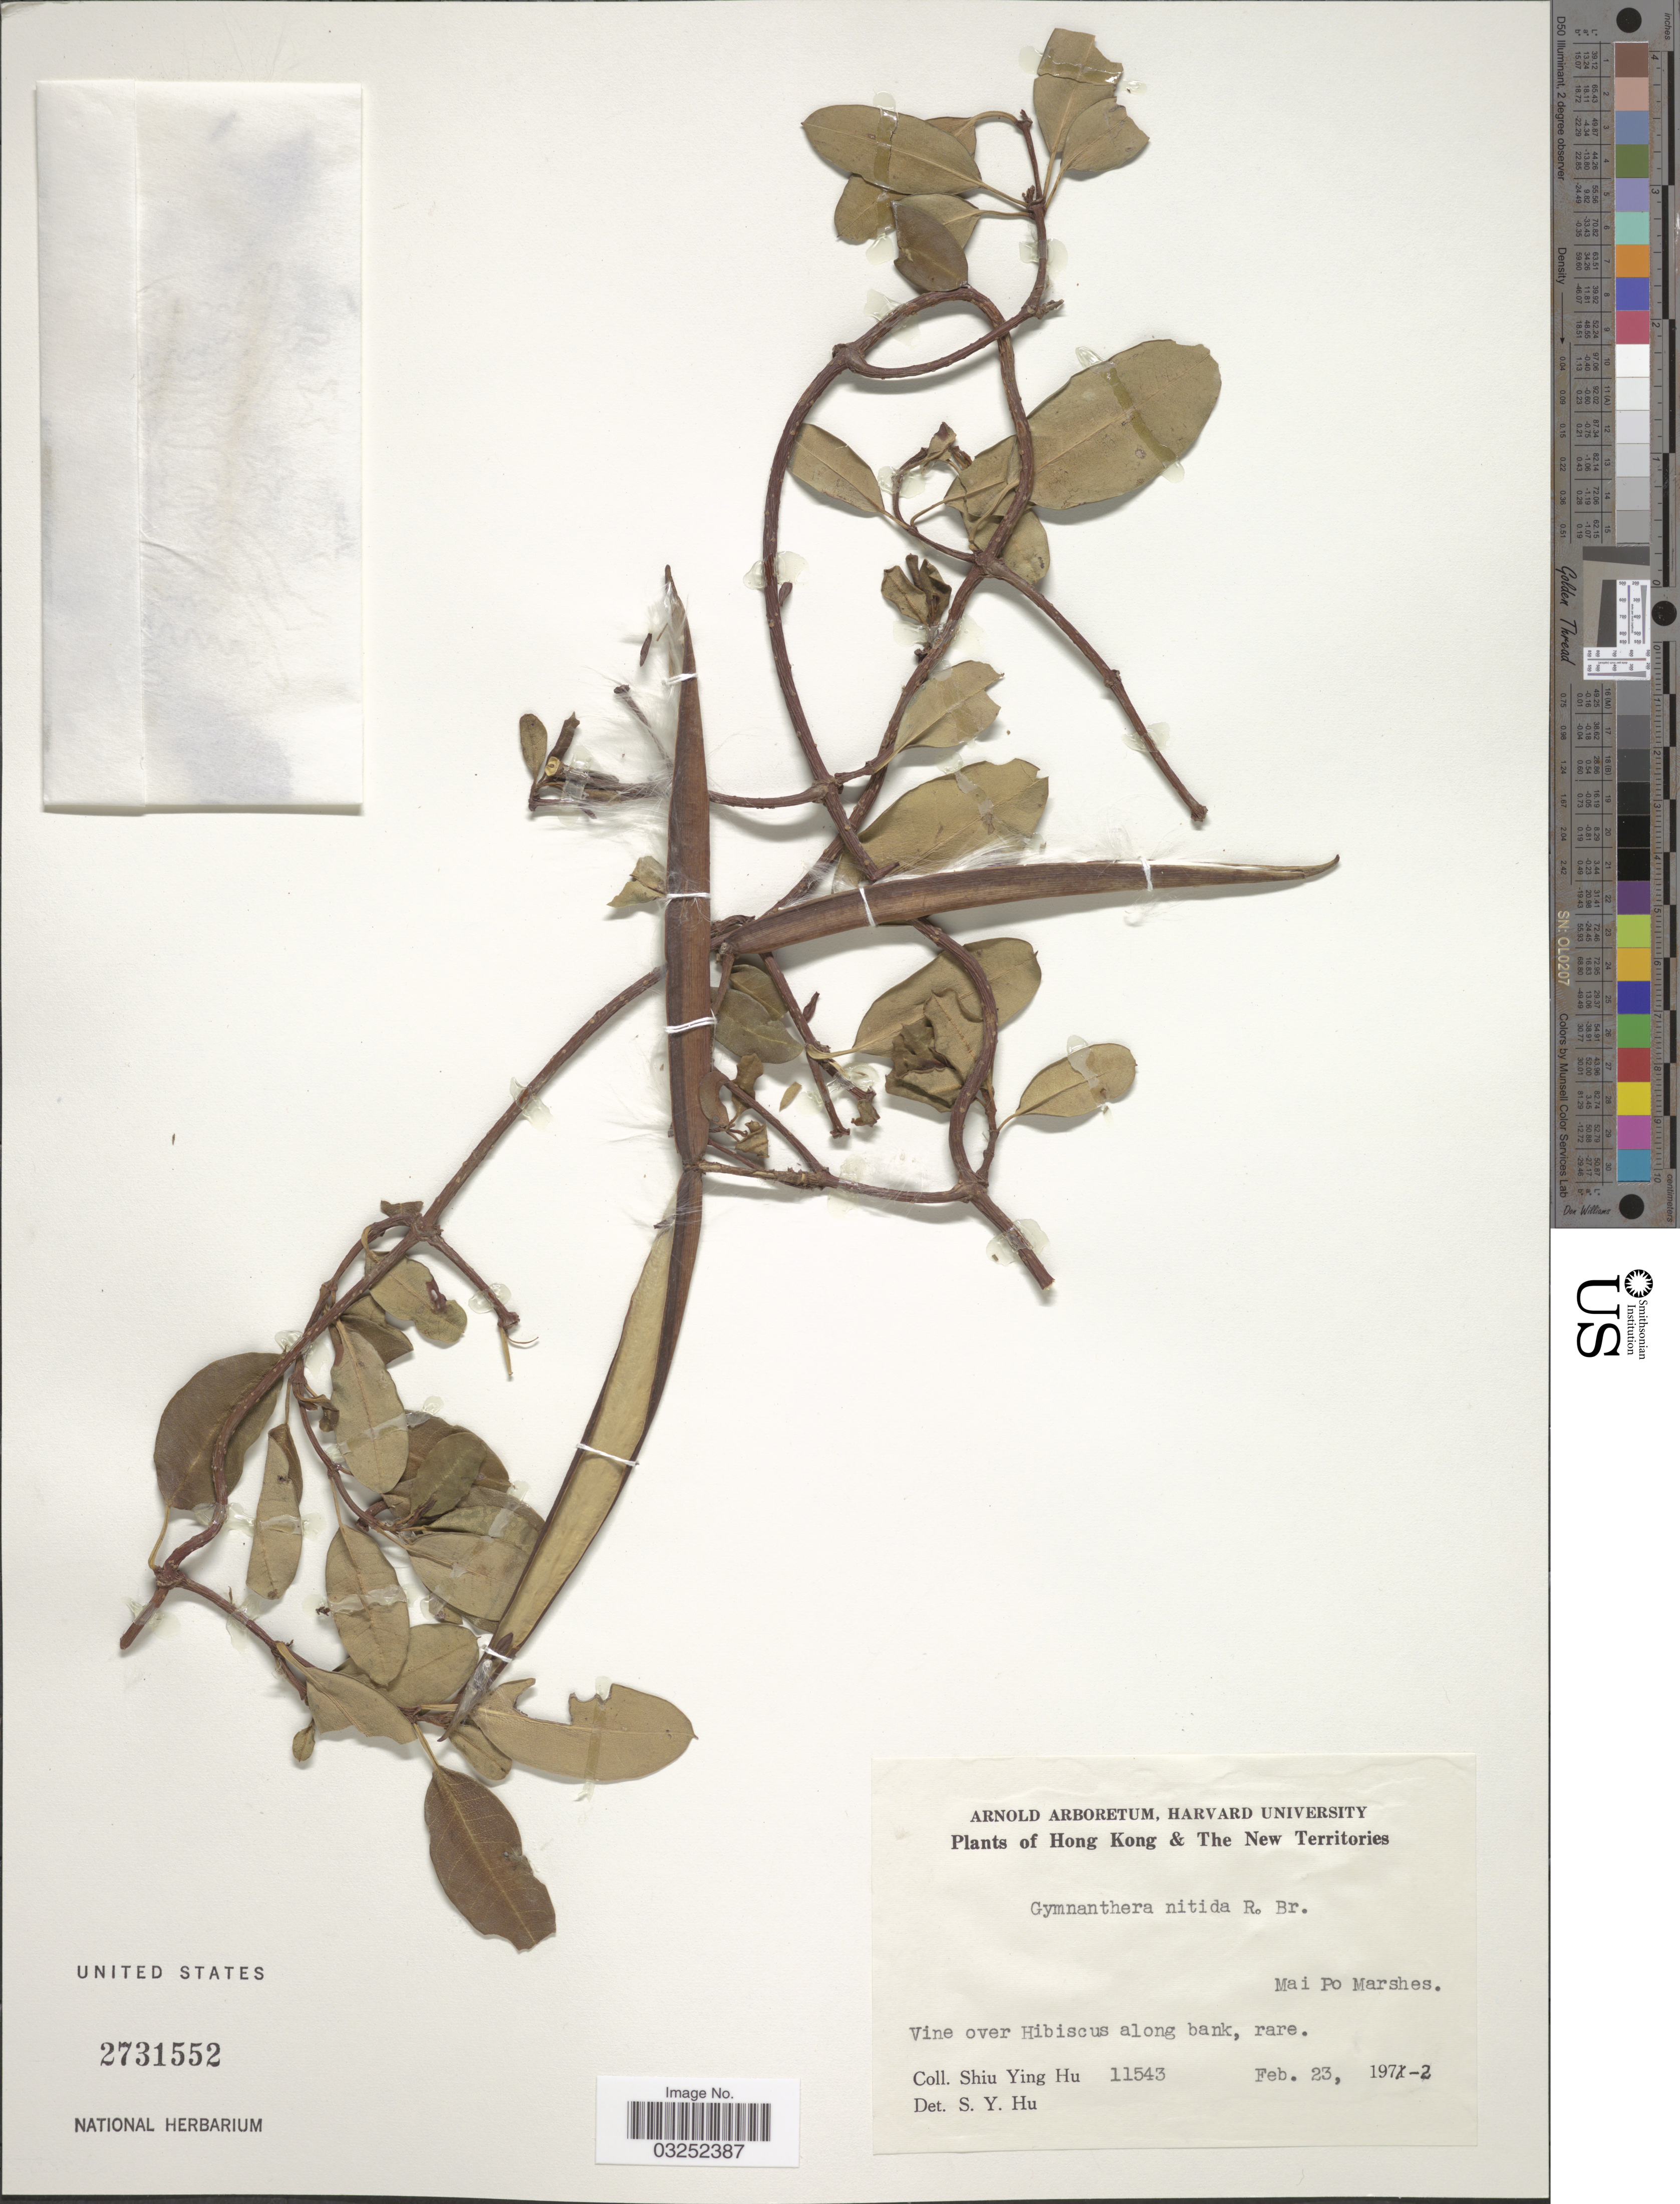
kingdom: Plantae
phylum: Tracheophyta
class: Magnoliopsida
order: Gentianales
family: Apocynaceae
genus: Gymnanthera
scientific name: Gymnanthera oblonga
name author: (Burm. f.) P.S. Green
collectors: S. Y. Hu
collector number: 11543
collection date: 1972-02-23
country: China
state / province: Hong Kong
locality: Hong Kong & The New Territories, Mai Po Marshes.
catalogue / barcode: US 2731552